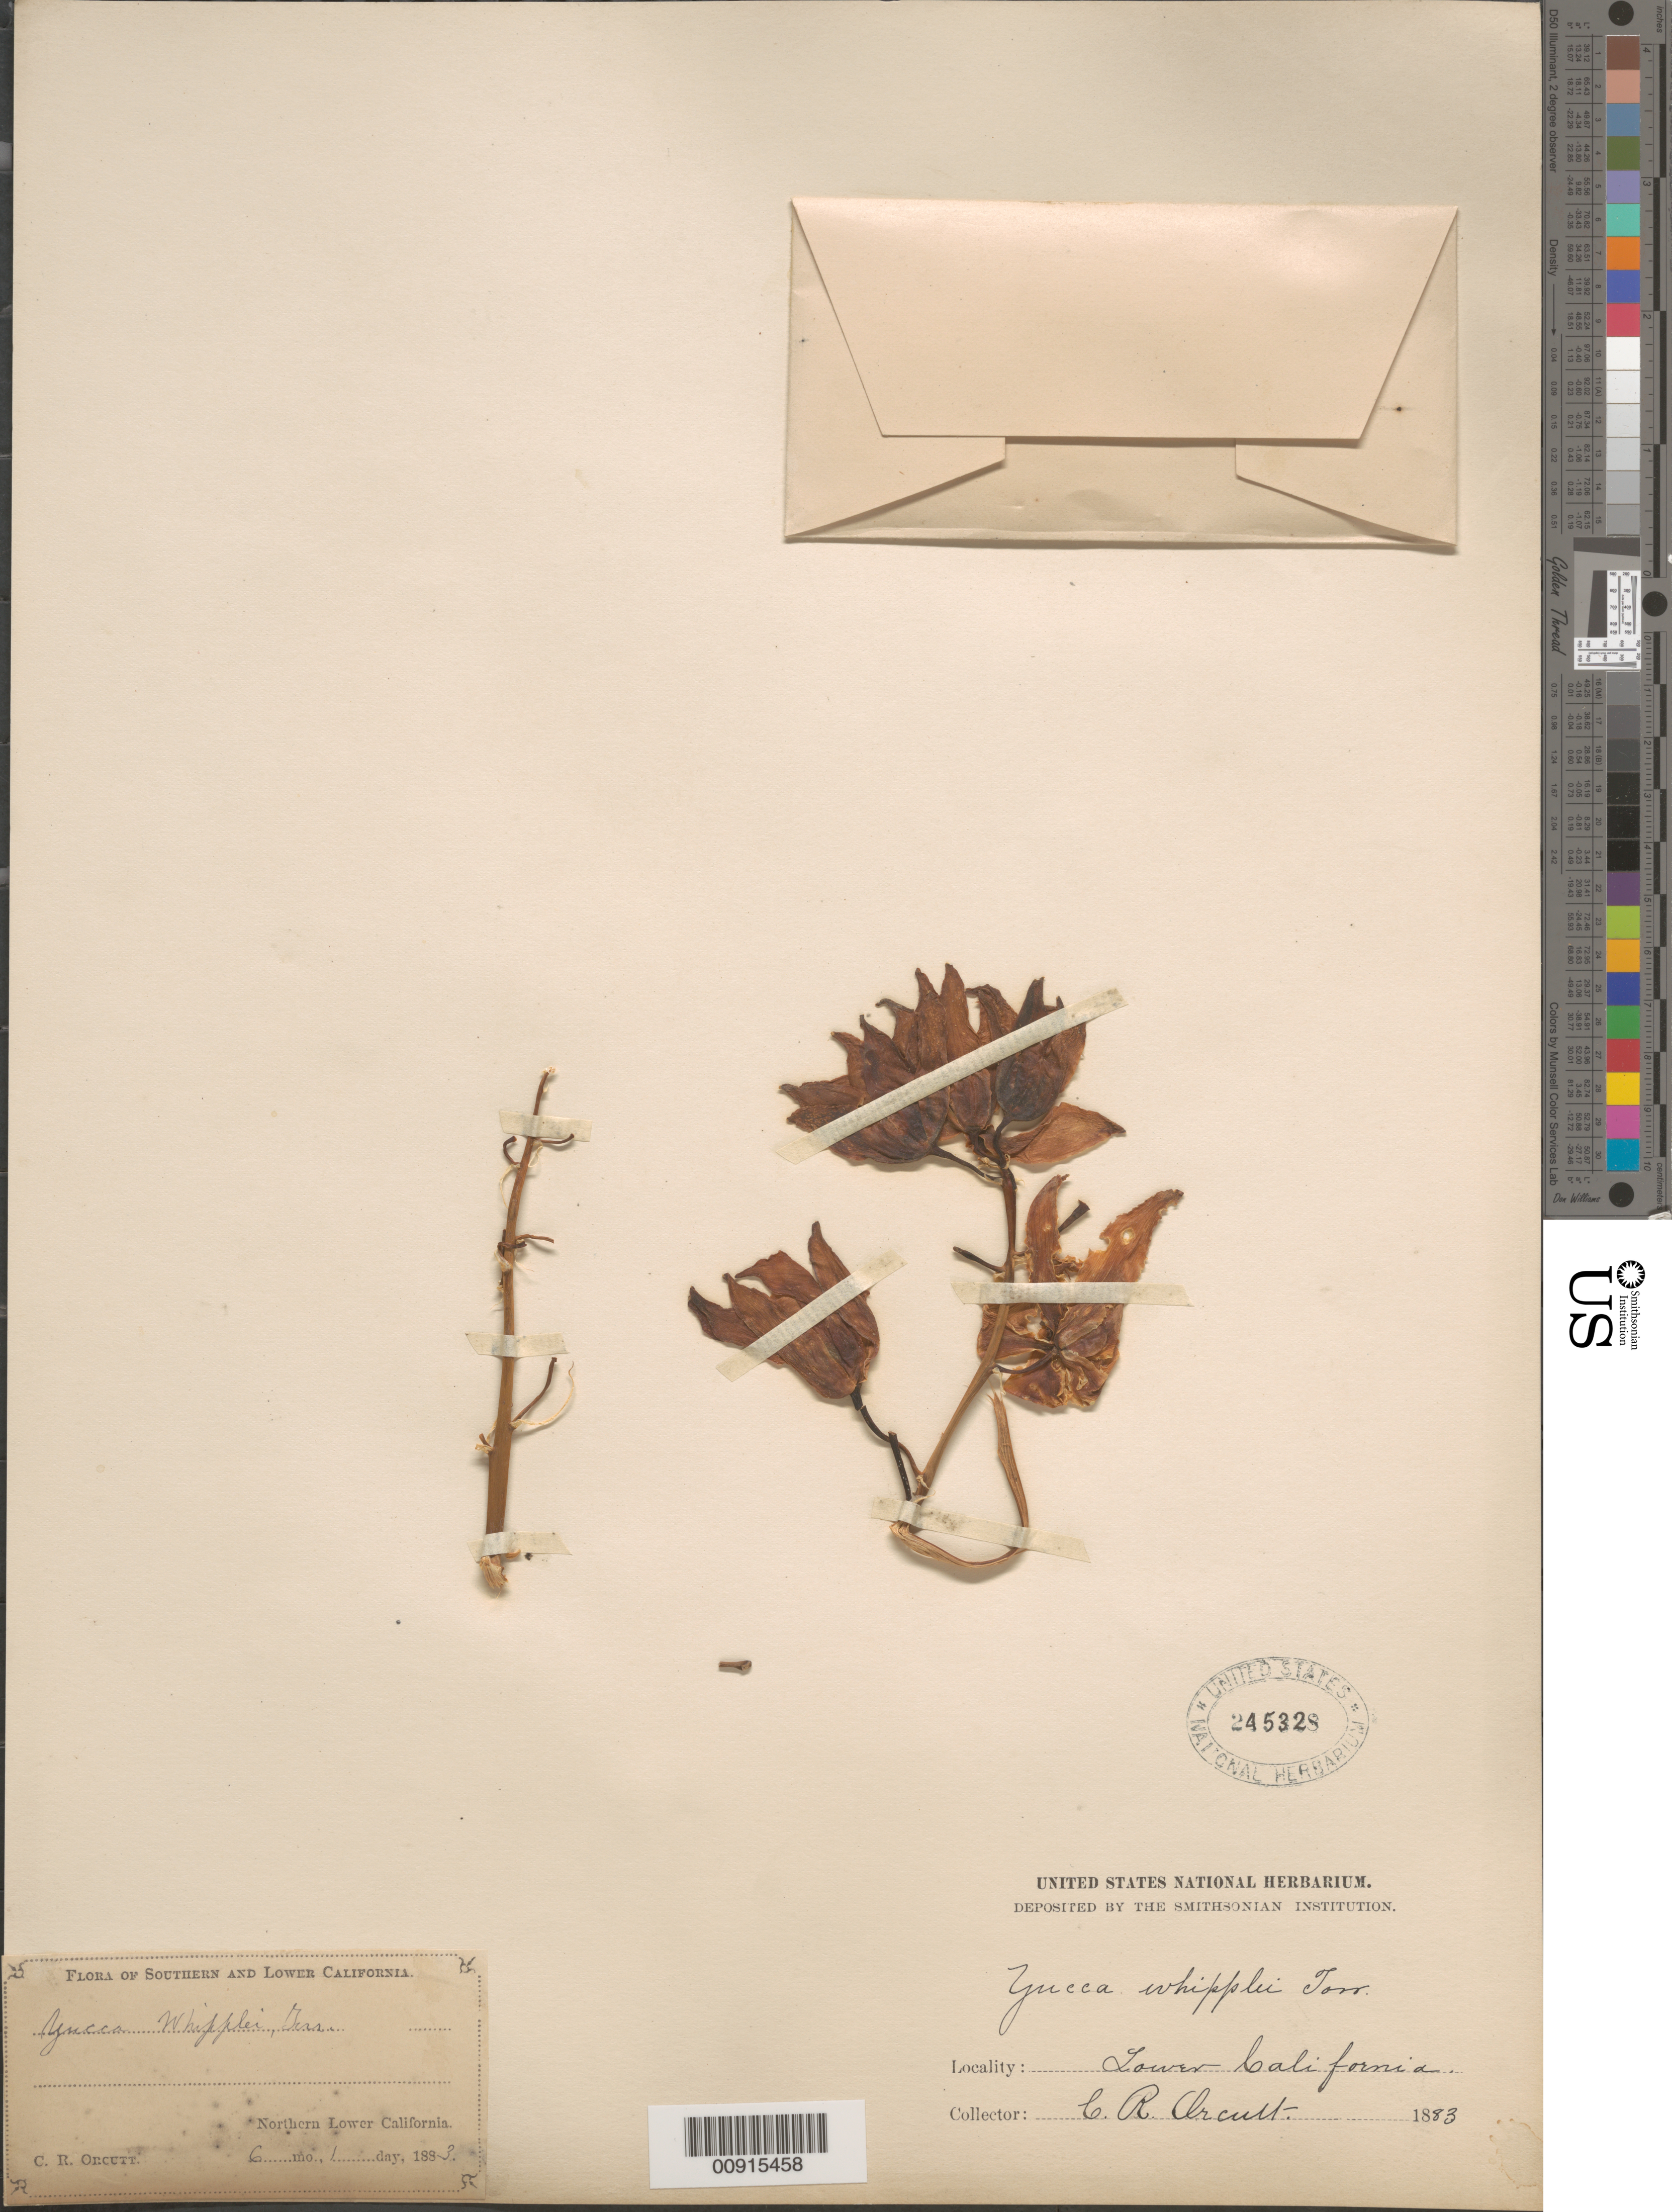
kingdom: Plantae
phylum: Tracheophyta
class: Liliopsida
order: Asparagales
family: Asparagaceae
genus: Yucca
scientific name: Yucca whipplei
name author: Torr.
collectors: C. R. Orcutt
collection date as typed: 01 Jun 1883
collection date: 1883-06-01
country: Mexico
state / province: Baja California Norte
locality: Northern Lower California.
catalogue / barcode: US 245328